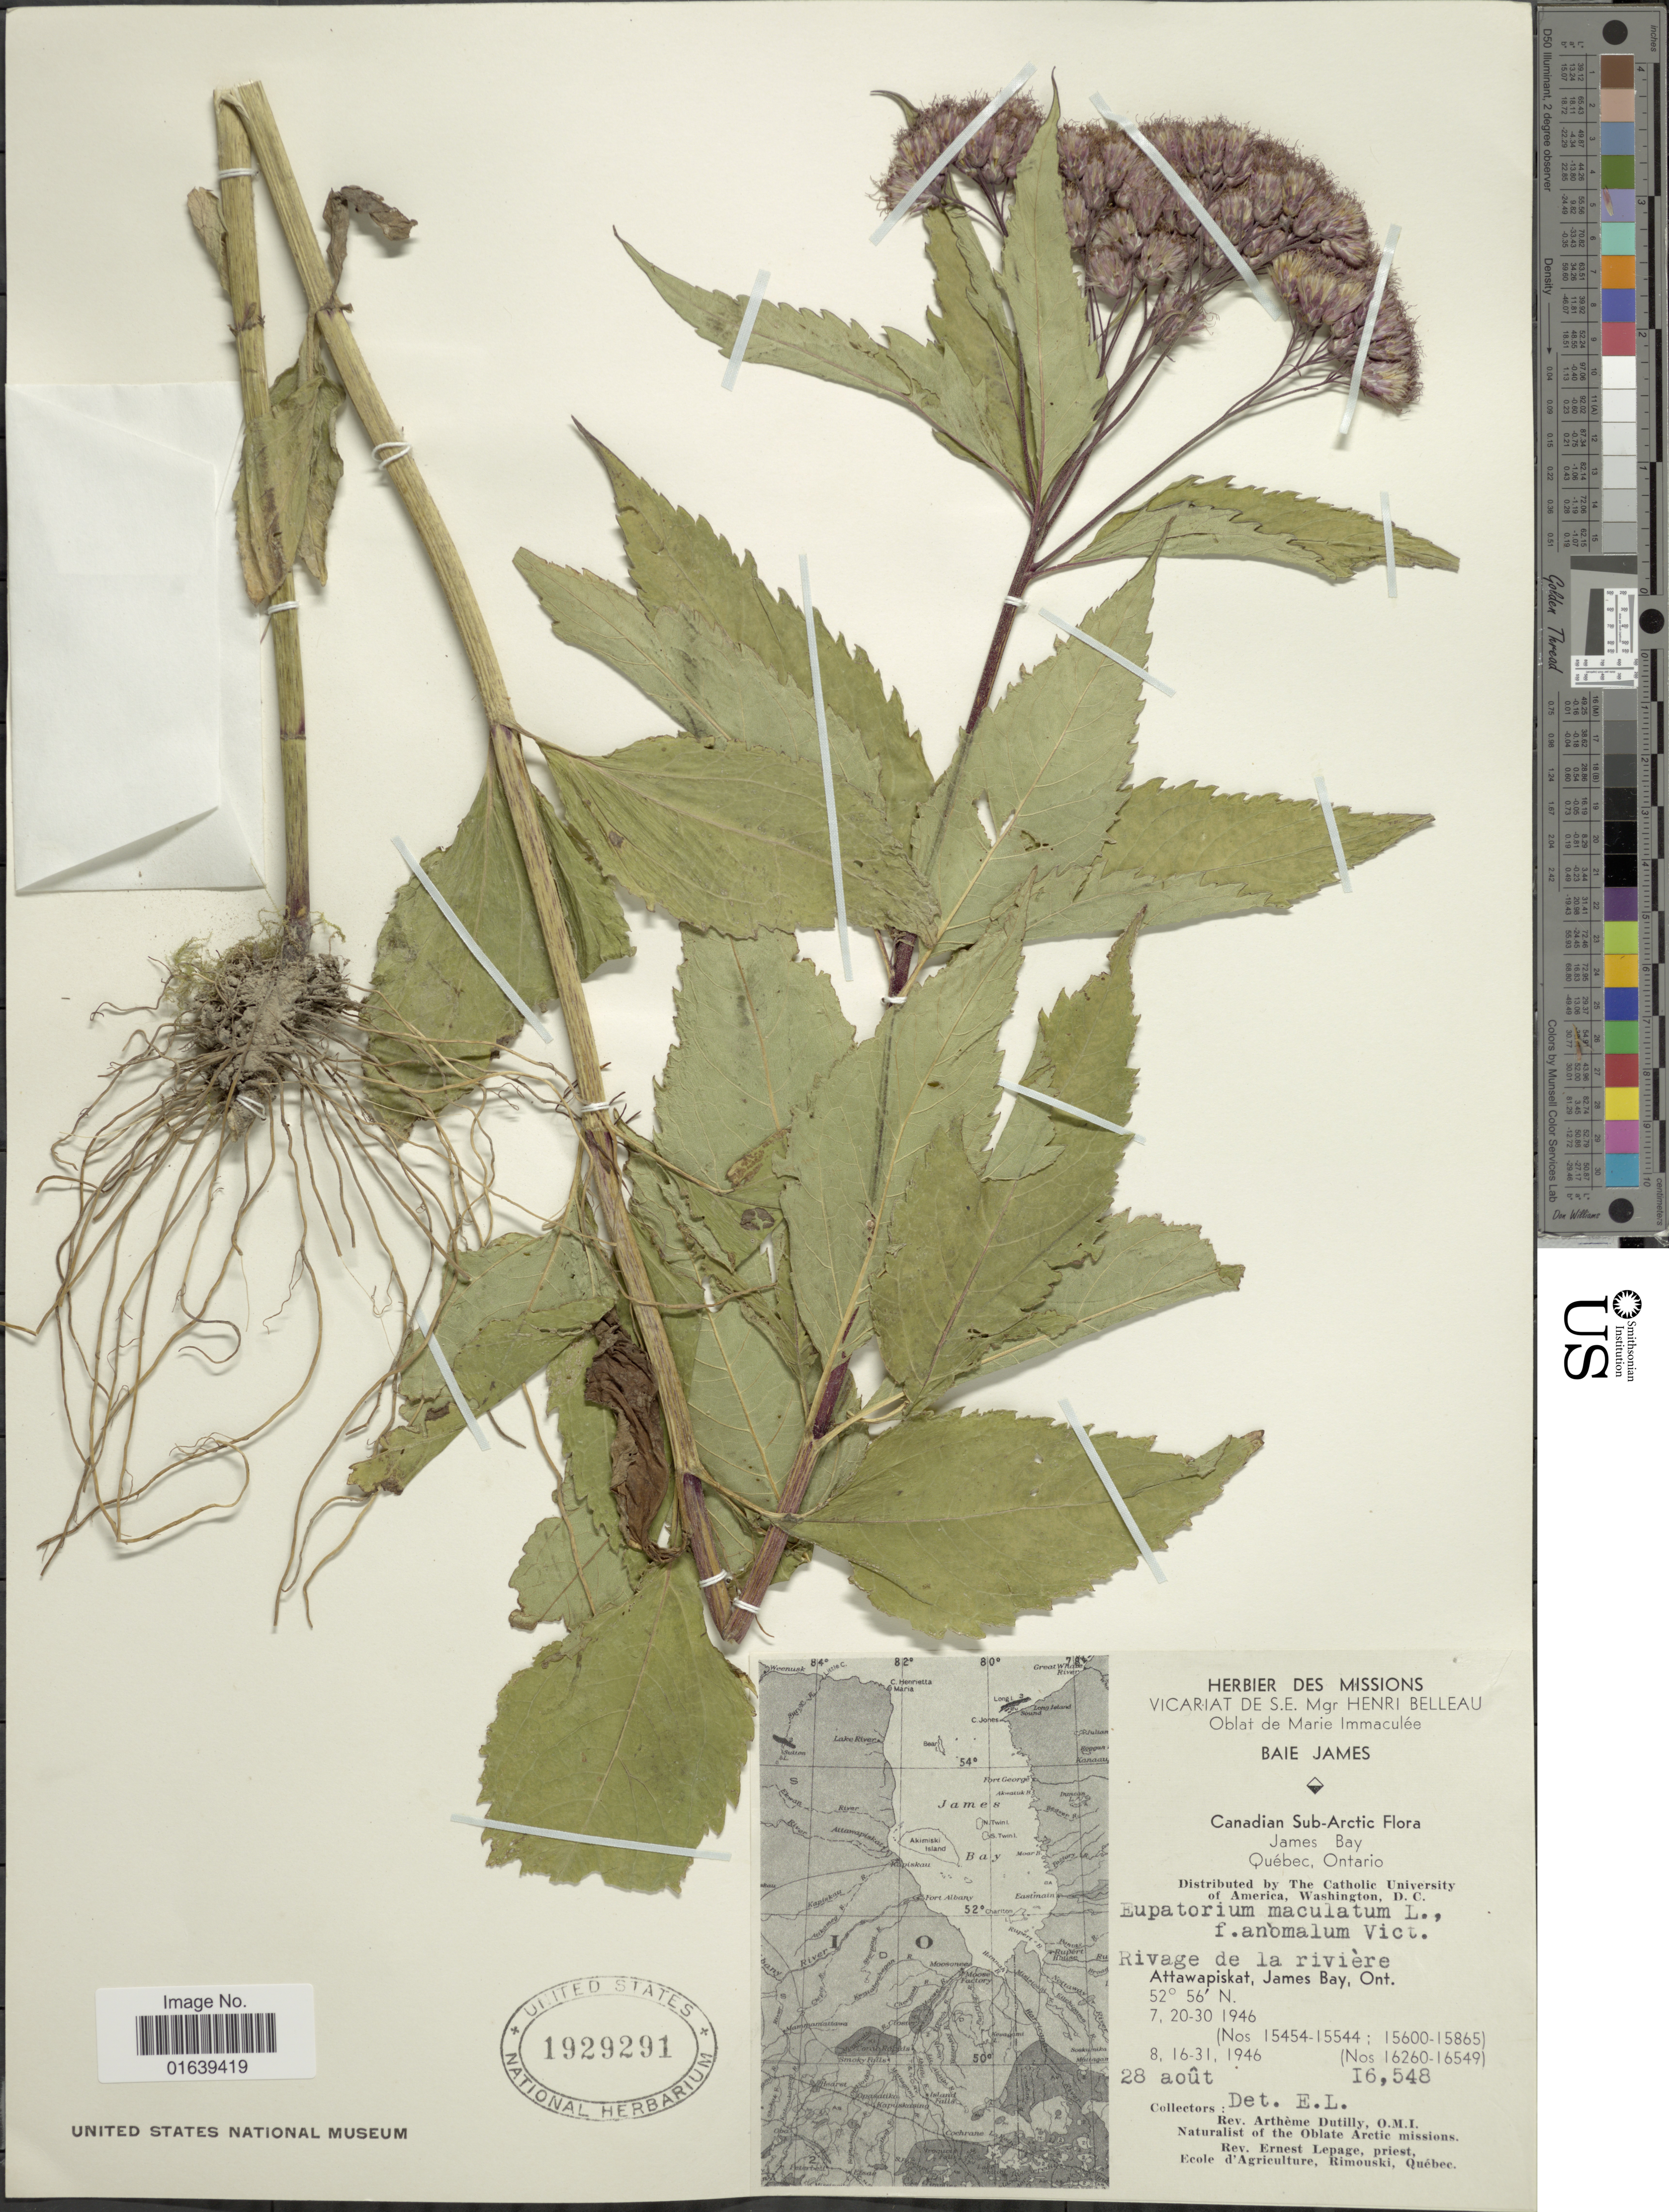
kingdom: Plantae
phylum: Tracheophyta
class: Magnoliopsida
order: Asterales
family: Asteraceae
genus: Eupatorium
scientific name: Eupatorium maculatum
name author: L.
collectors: A. Dutilly & E. Lepage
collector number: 16548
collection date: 1946-08-28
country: Canada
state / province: Ontario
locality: James Bay. Quebec, Ontario. Attawapiskat, James Bay, Ont.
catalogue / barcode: US 1929291